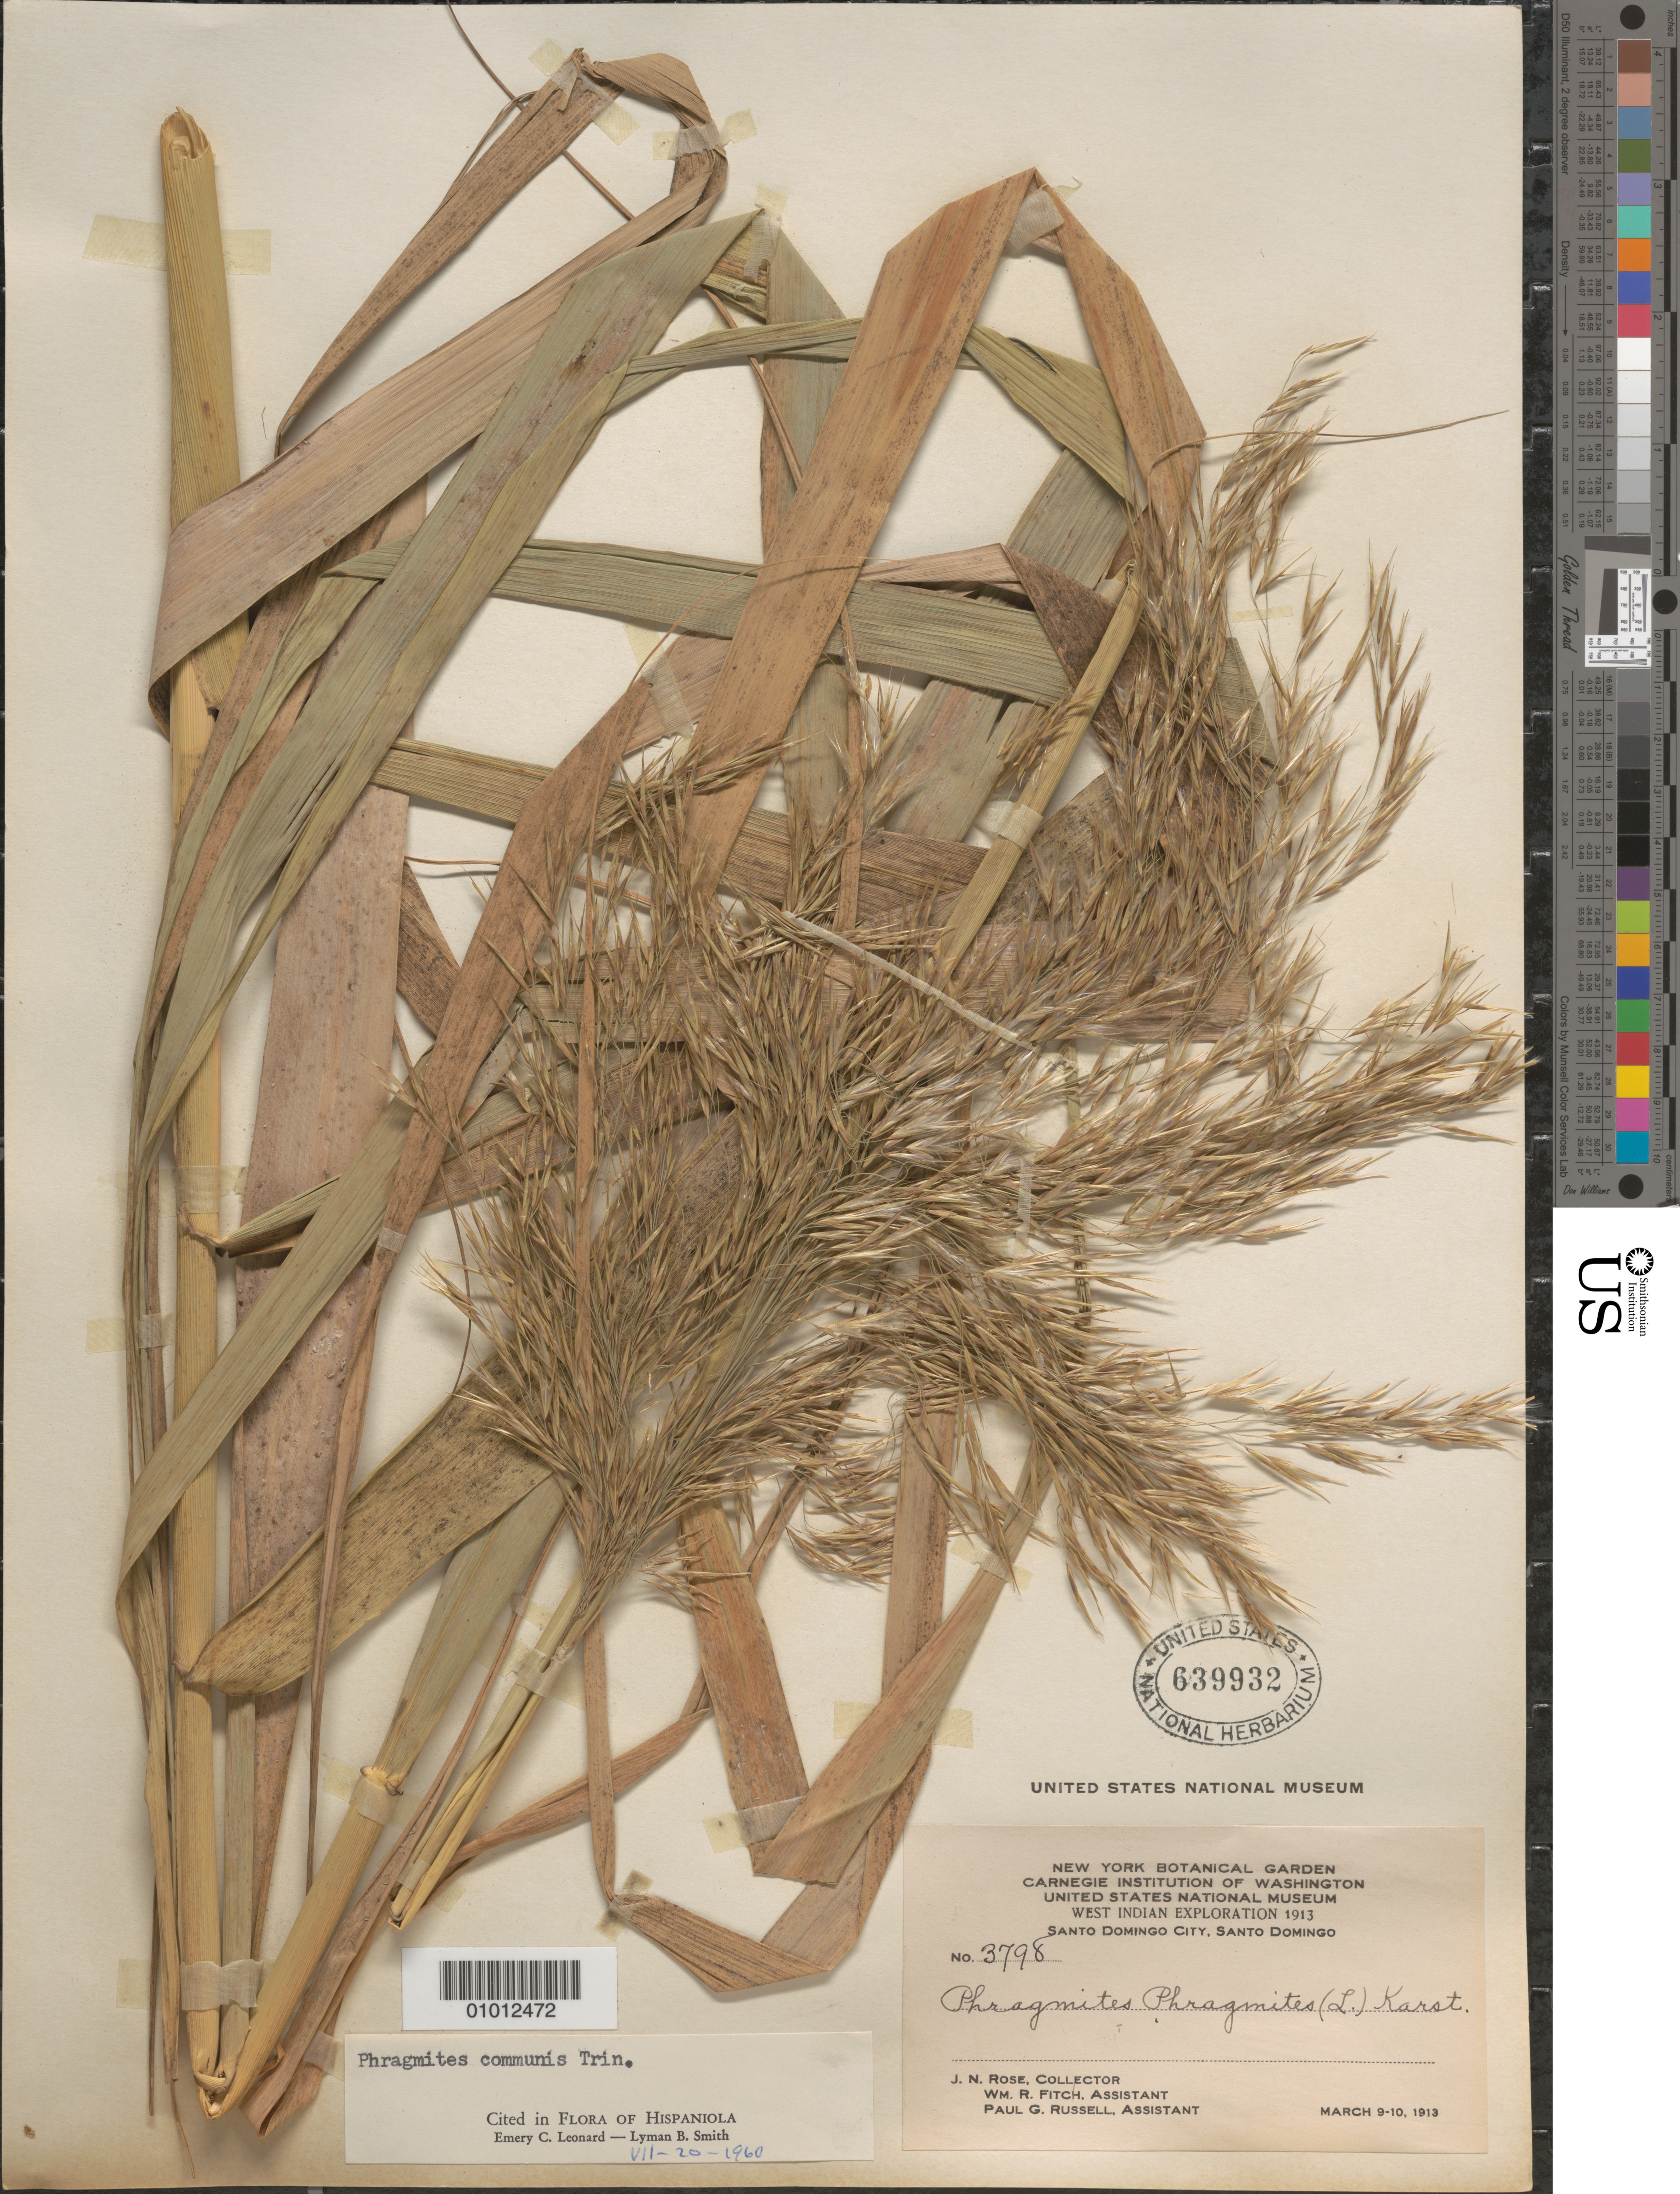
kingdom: Plantae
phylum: Tracheophyta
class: Liliopsida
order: Poales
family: Poaceae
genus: Phragmites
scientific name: Phragmites australis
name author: (Cav.) Trin. ex Steud.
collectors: J. N. Rose, W. R. Fitch & P. G. Russell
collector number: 3798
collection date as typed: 09 Mar 1913 to 10 Mar 1913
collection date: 1913-03-09/1913-03-10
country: Dominican Republic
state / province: Distrito Nacional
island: Hispaniola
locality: Santo Domingo City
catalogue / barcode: US 639932